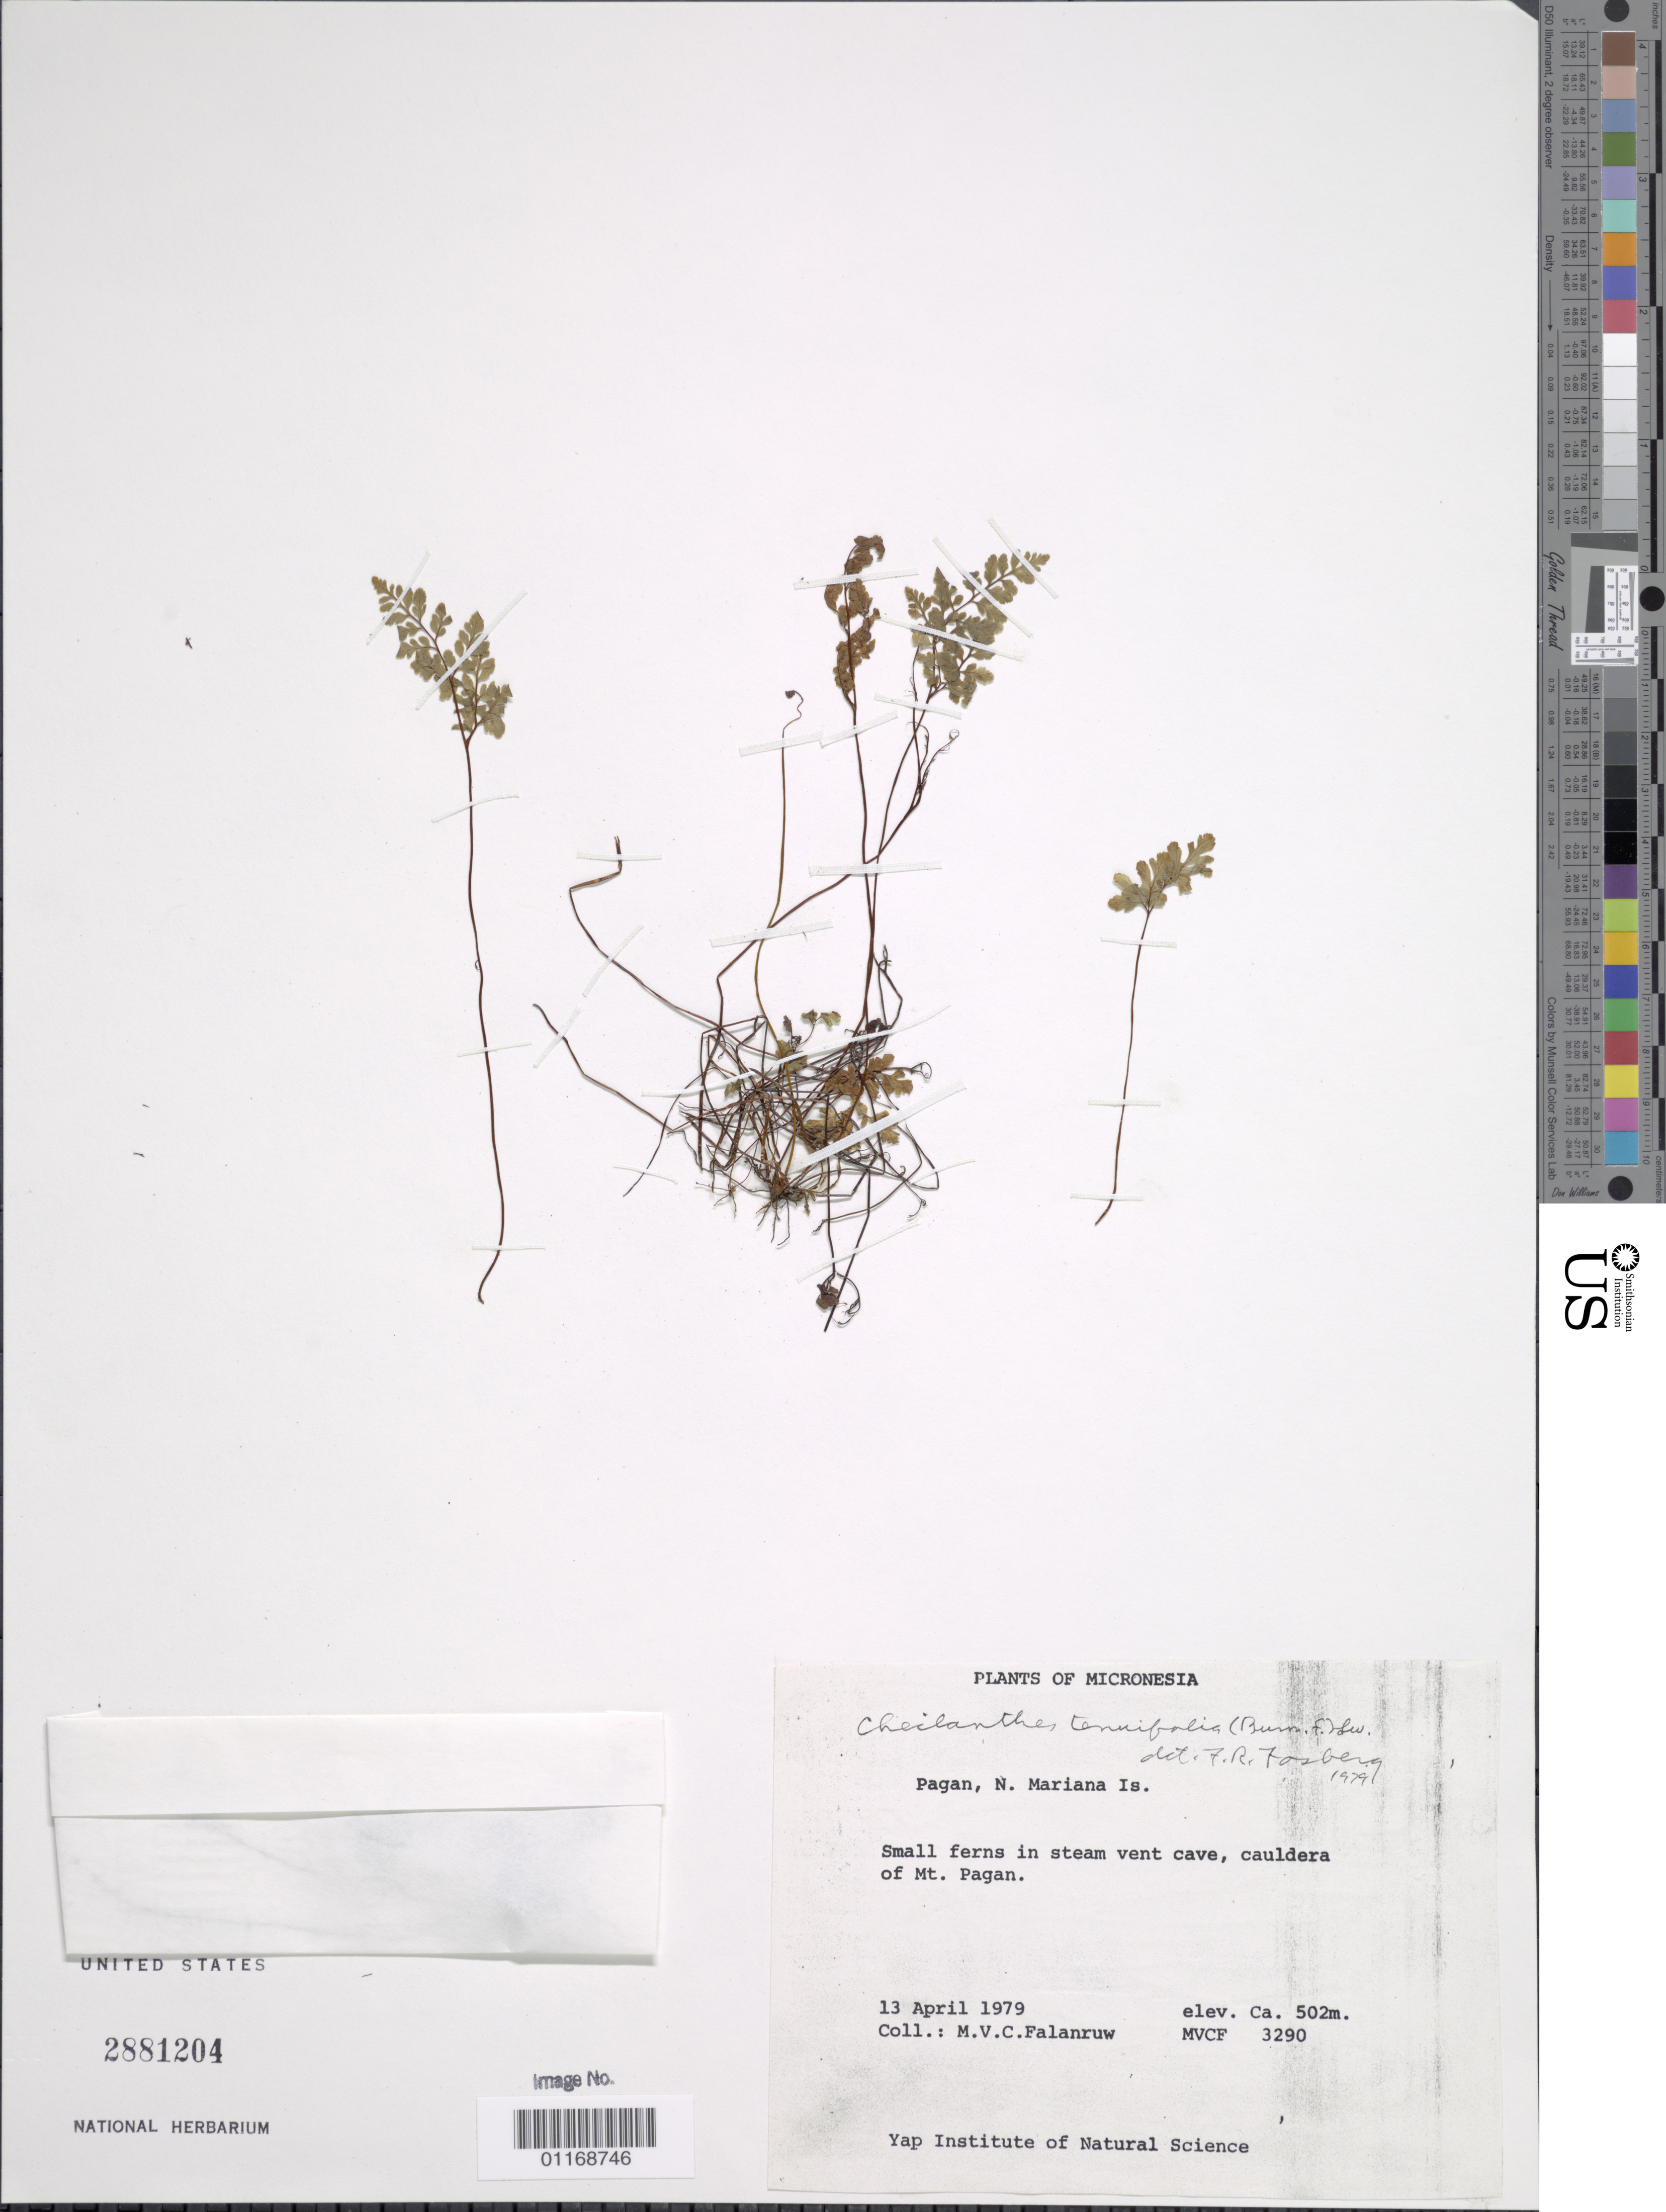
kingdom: Plantae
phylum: Tracheophyta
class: Polypodiopsida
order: Polypodiales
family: Pteridaceae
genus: Cheilanthes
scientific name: Cheilanthes tenuifolia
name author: (Burm. f.) Sw.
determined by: Fosberg, F. R.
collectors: M. Falanruw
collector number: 3290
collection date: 1979-04-13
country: Northern Mariana Islands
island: Pagan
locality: Cauldera of Mt. Pagan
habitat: Steam vent cave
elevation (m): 502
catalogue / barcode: US 2881204